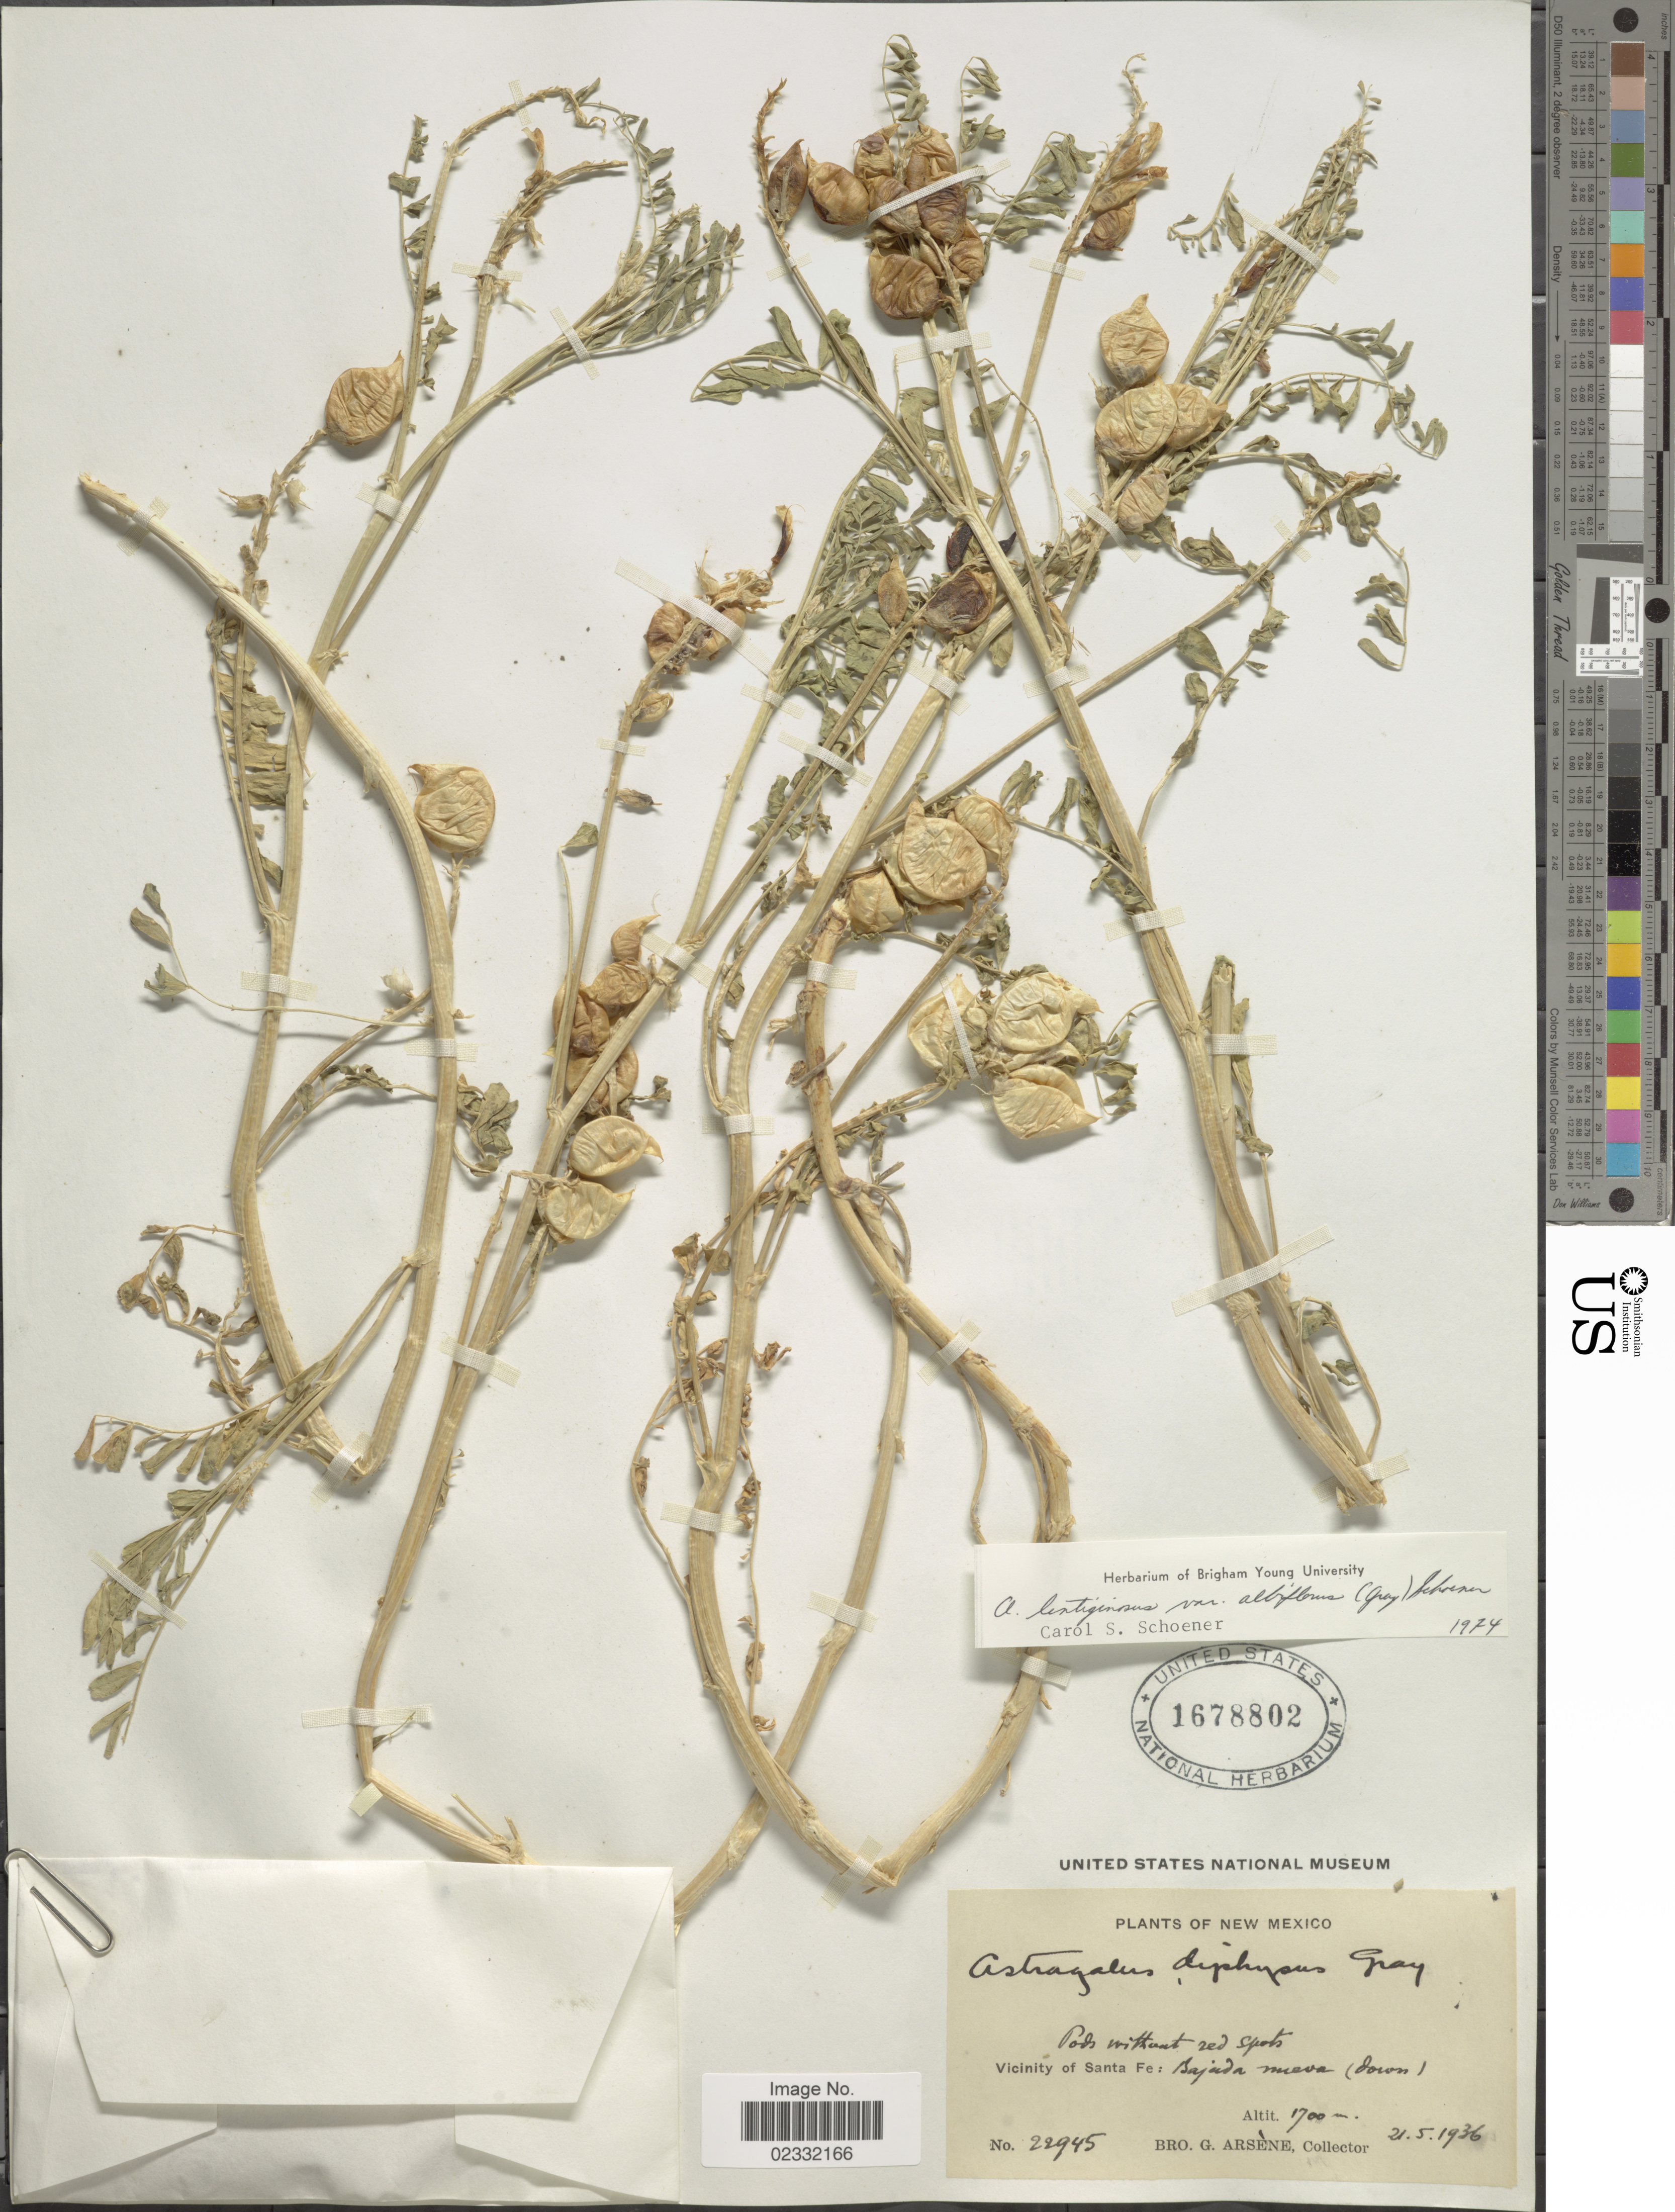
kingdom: Plantae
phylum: Tracheophyta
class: Magnoliopsida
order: Fabales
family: Fabaceae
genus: Astragalus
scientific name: Astragalus lentiginosus var. albiflorus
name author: (A. Gray) Schoener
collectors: Bro. G. Arsène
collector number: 22945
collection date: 1936-05-21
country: United States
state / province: New Mexico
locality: Vicinity of Santa Fe: Bajada Nueva (down)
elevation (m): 1700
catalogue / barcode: US 1678802